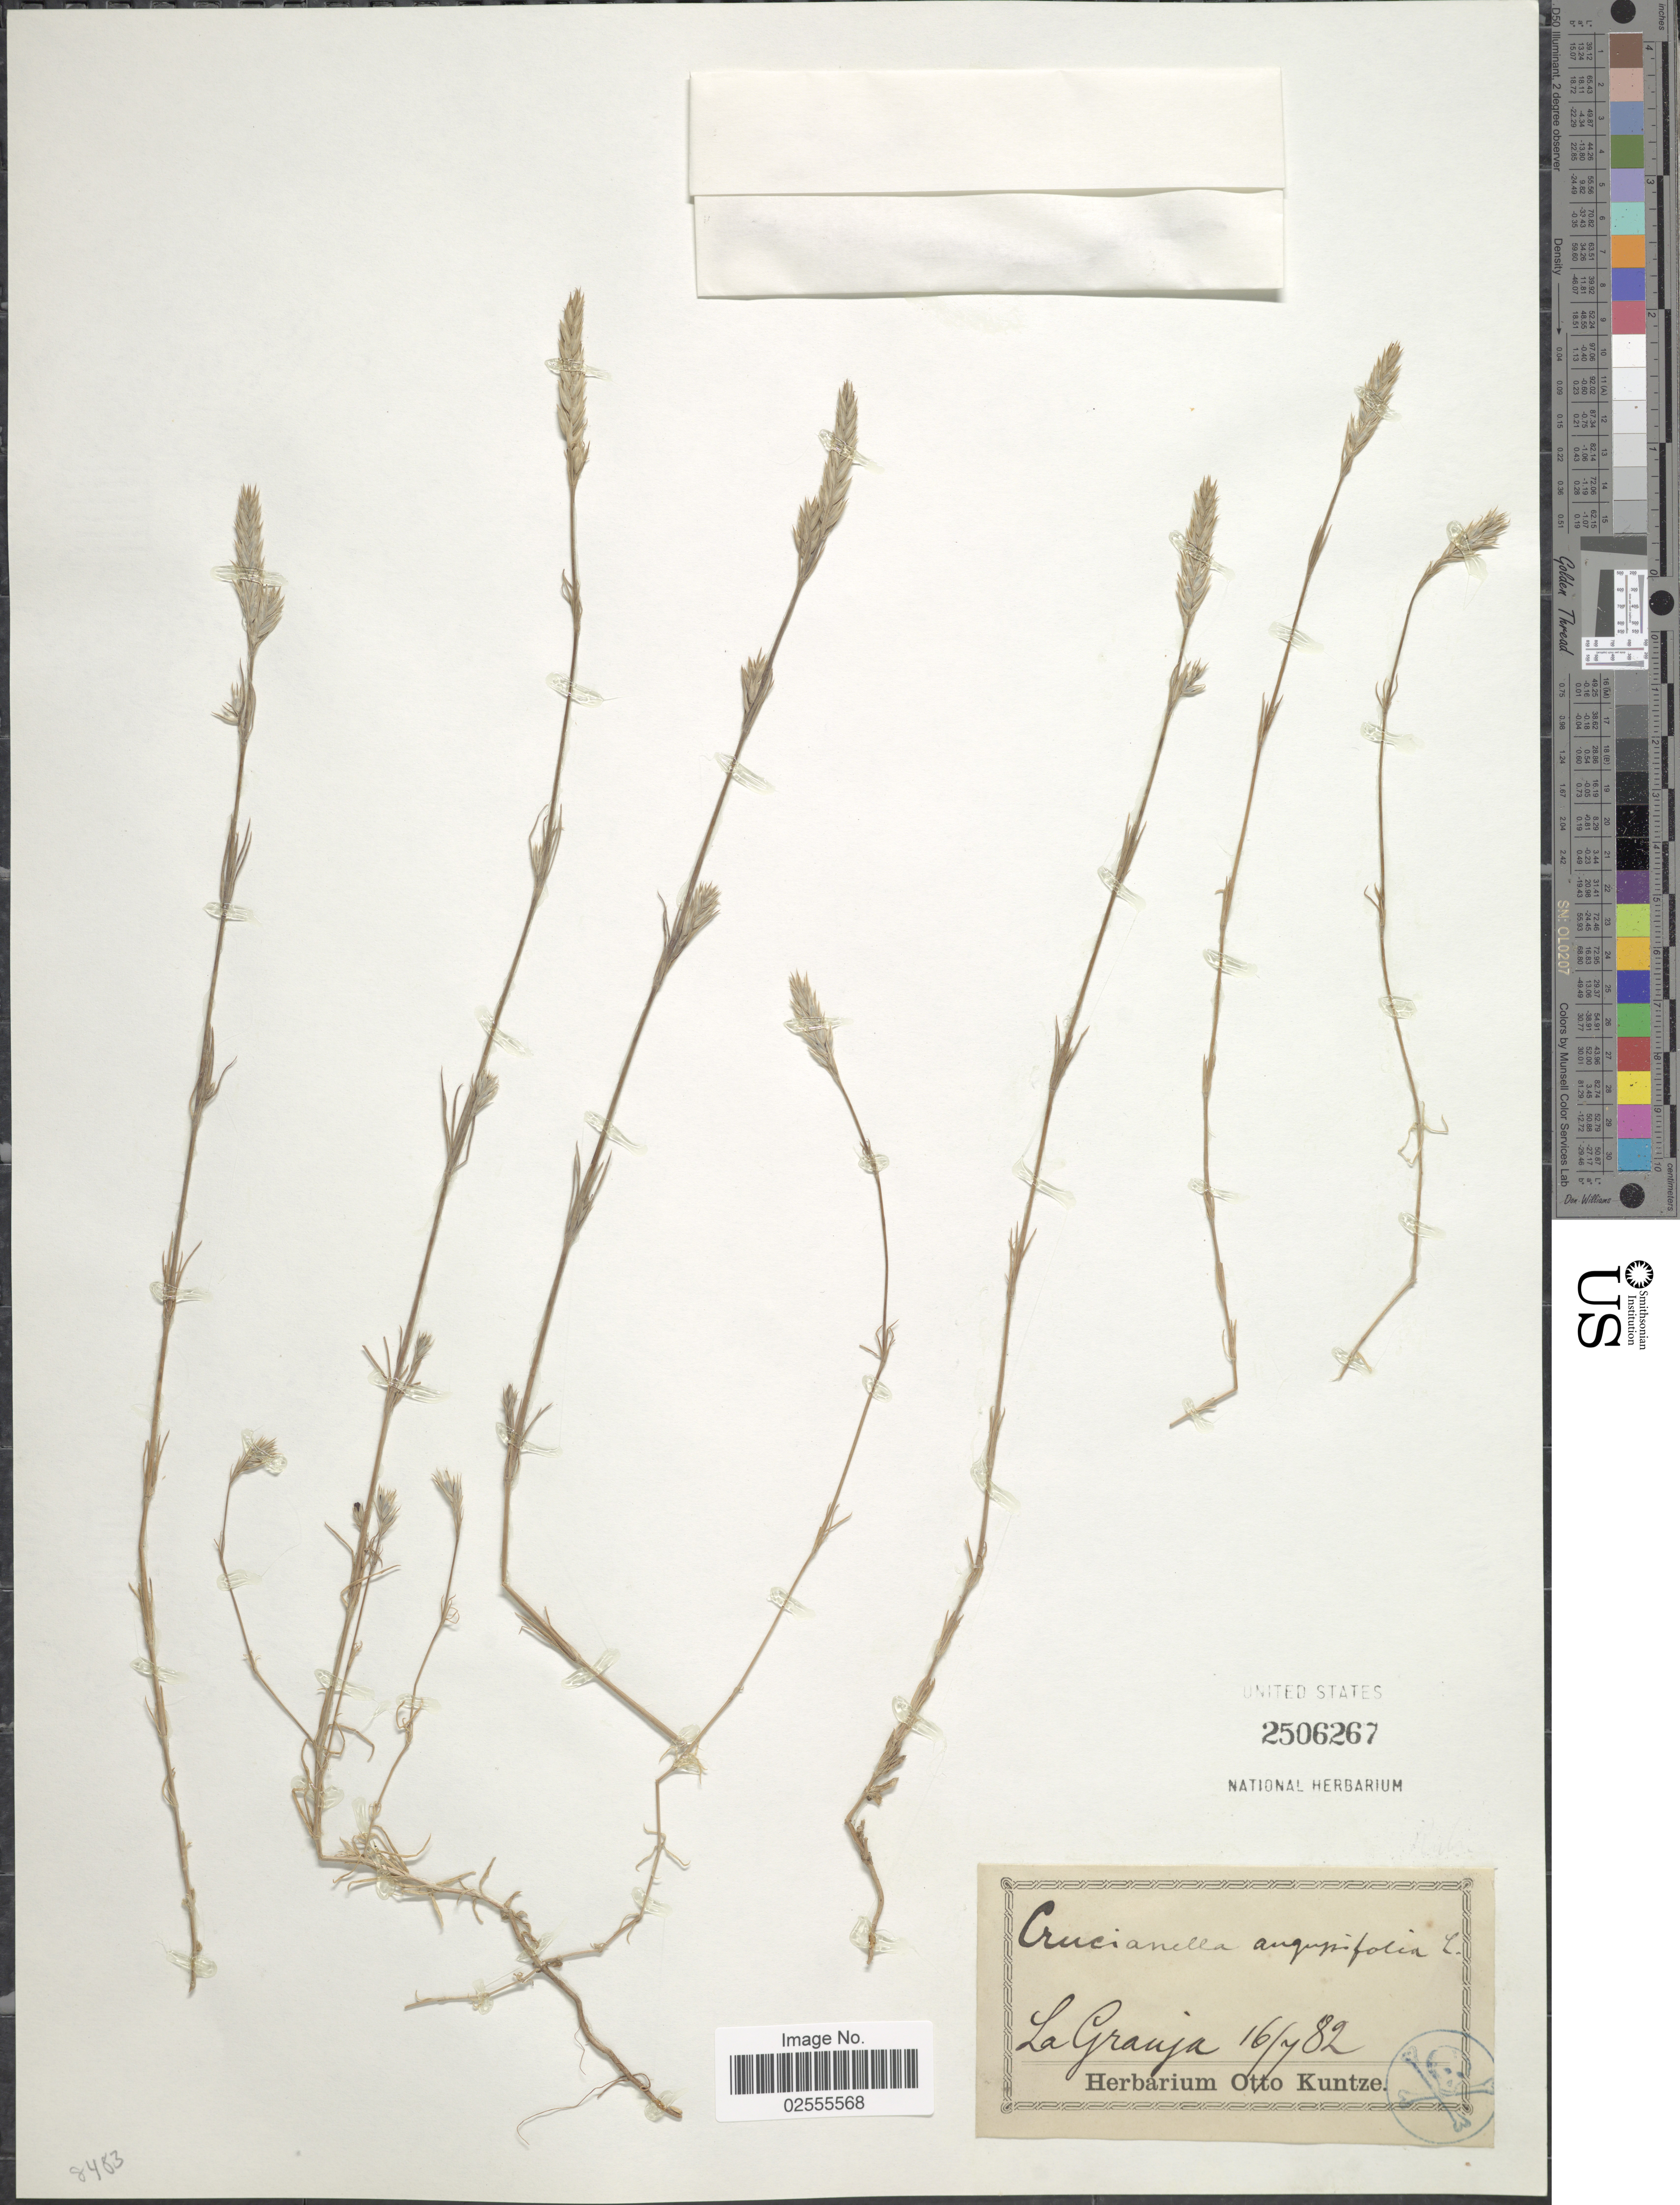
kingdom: Plantae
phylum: Tracheophyta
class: Magnoliopsida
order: Gentianales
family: Rubiaceae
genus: Crucianella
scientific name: Crucianella angustifolia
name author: L.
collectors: ex herb. Otto Kuntze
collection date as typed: Transcribed d/m/y: 16/7/82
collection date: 1882-07-16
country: Spain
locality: La Granja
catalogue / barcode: US 2506267